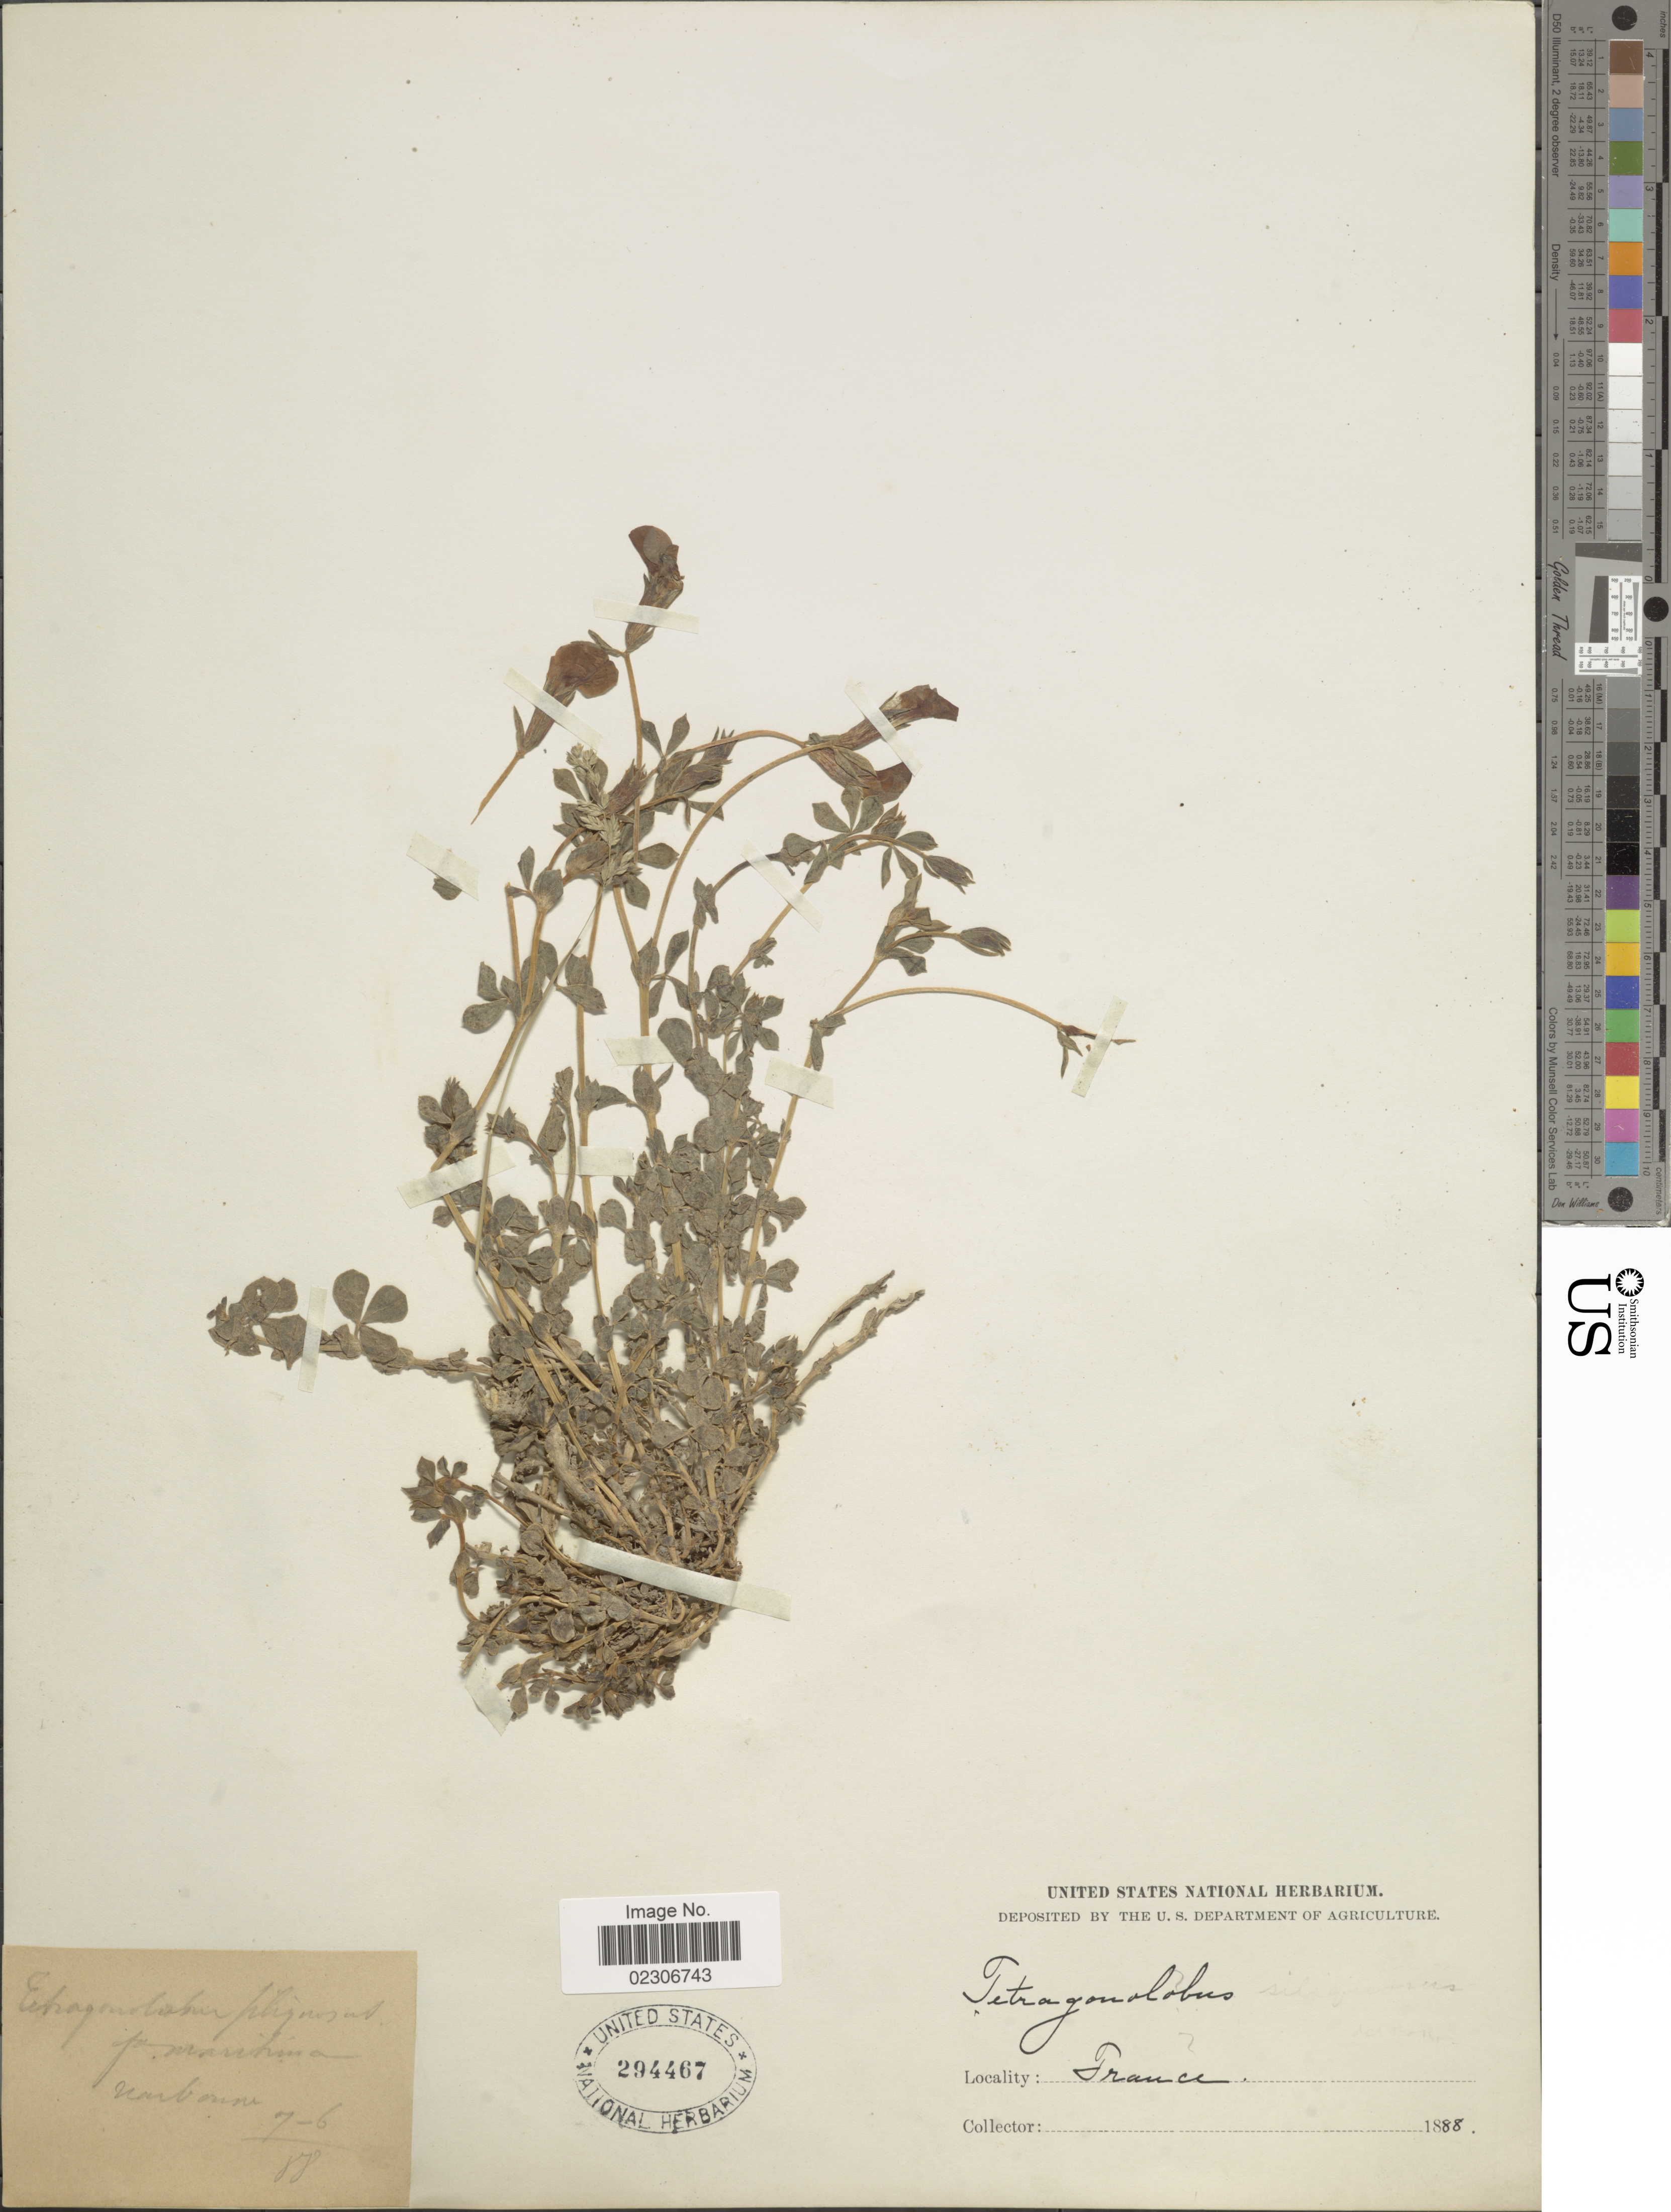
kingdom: Plantae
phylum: Tracheophyta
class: Magnoliopsida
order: Fabales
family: Fabaceae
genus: Lotus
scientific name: Lotus siliquosus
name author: L.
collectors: ex herb. United States National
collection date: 1888-06-07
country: France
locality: France,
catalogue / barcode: US 294467